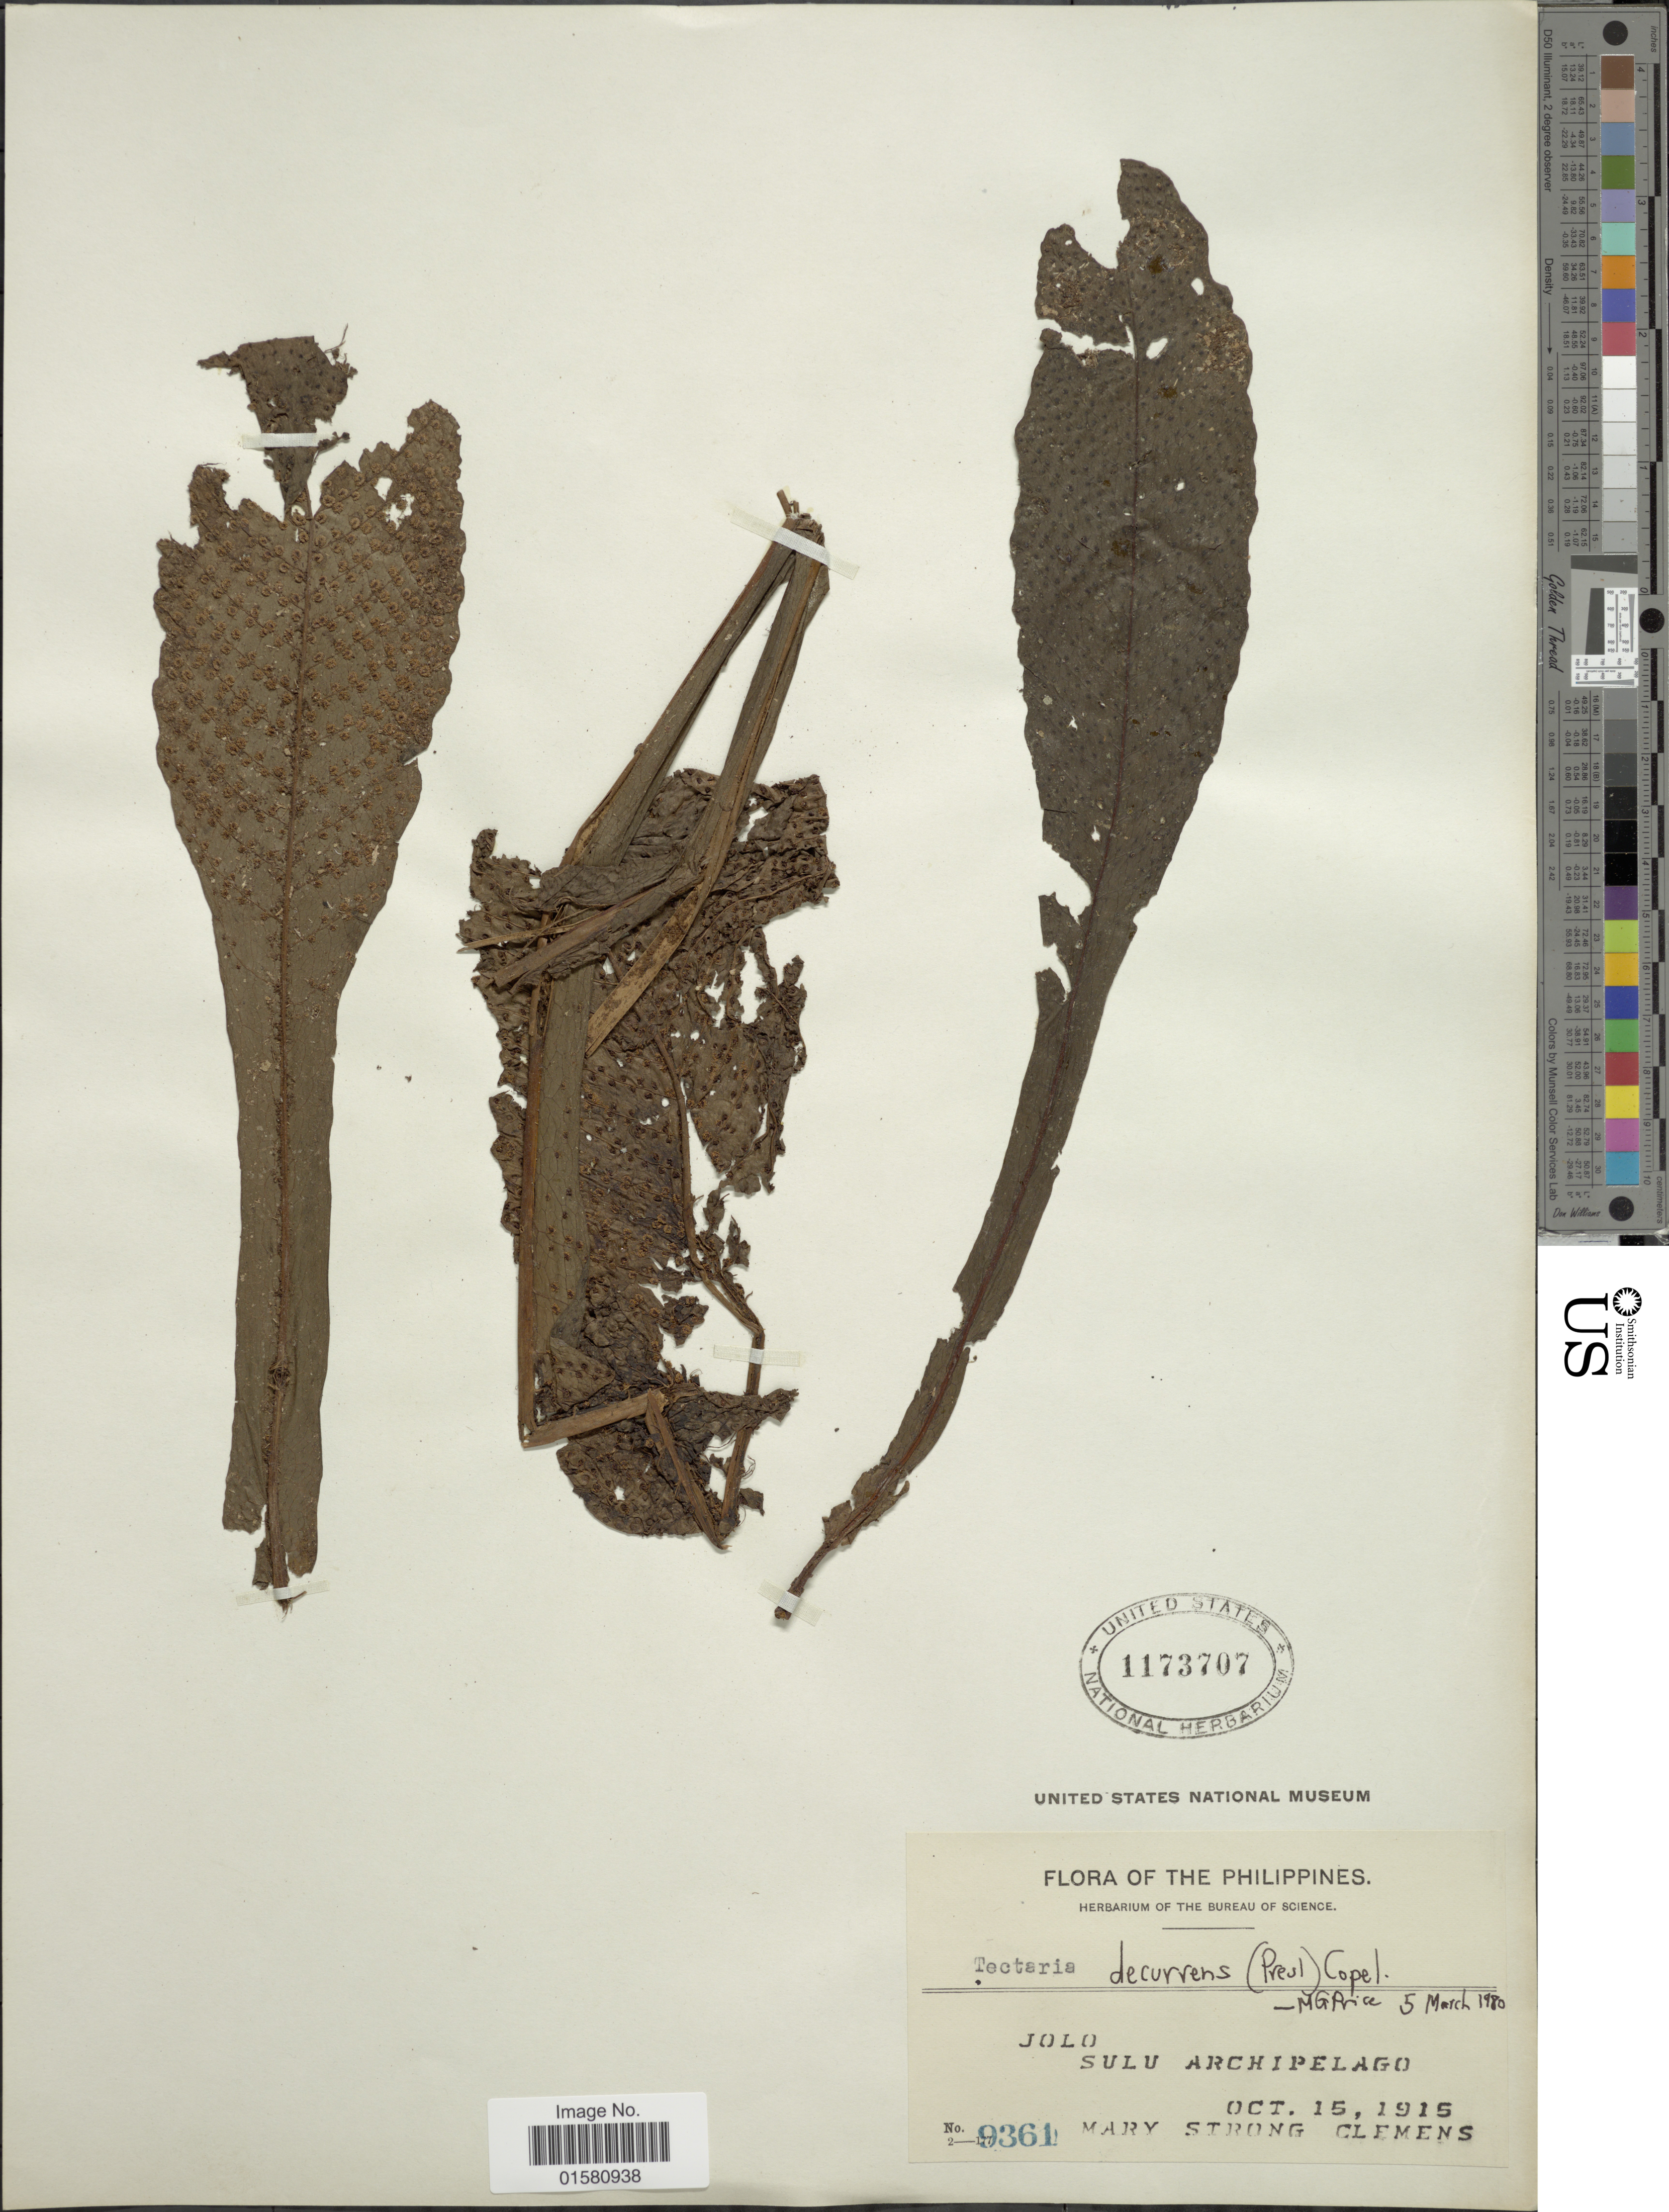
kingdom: Plantae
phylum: Tracheophyta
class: Polypodiopsida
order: Polypodiales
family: Tectariaceae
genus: Tectaria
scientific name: Tectaria decurrens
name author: (Presel.) Copel. in Elmer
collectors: M. S. Clemens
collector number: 9361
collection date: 1915-10-15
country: Philippines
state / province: Muslim Mindanao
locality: Jolo, Sulu Archipelago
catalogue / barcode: US 1173707